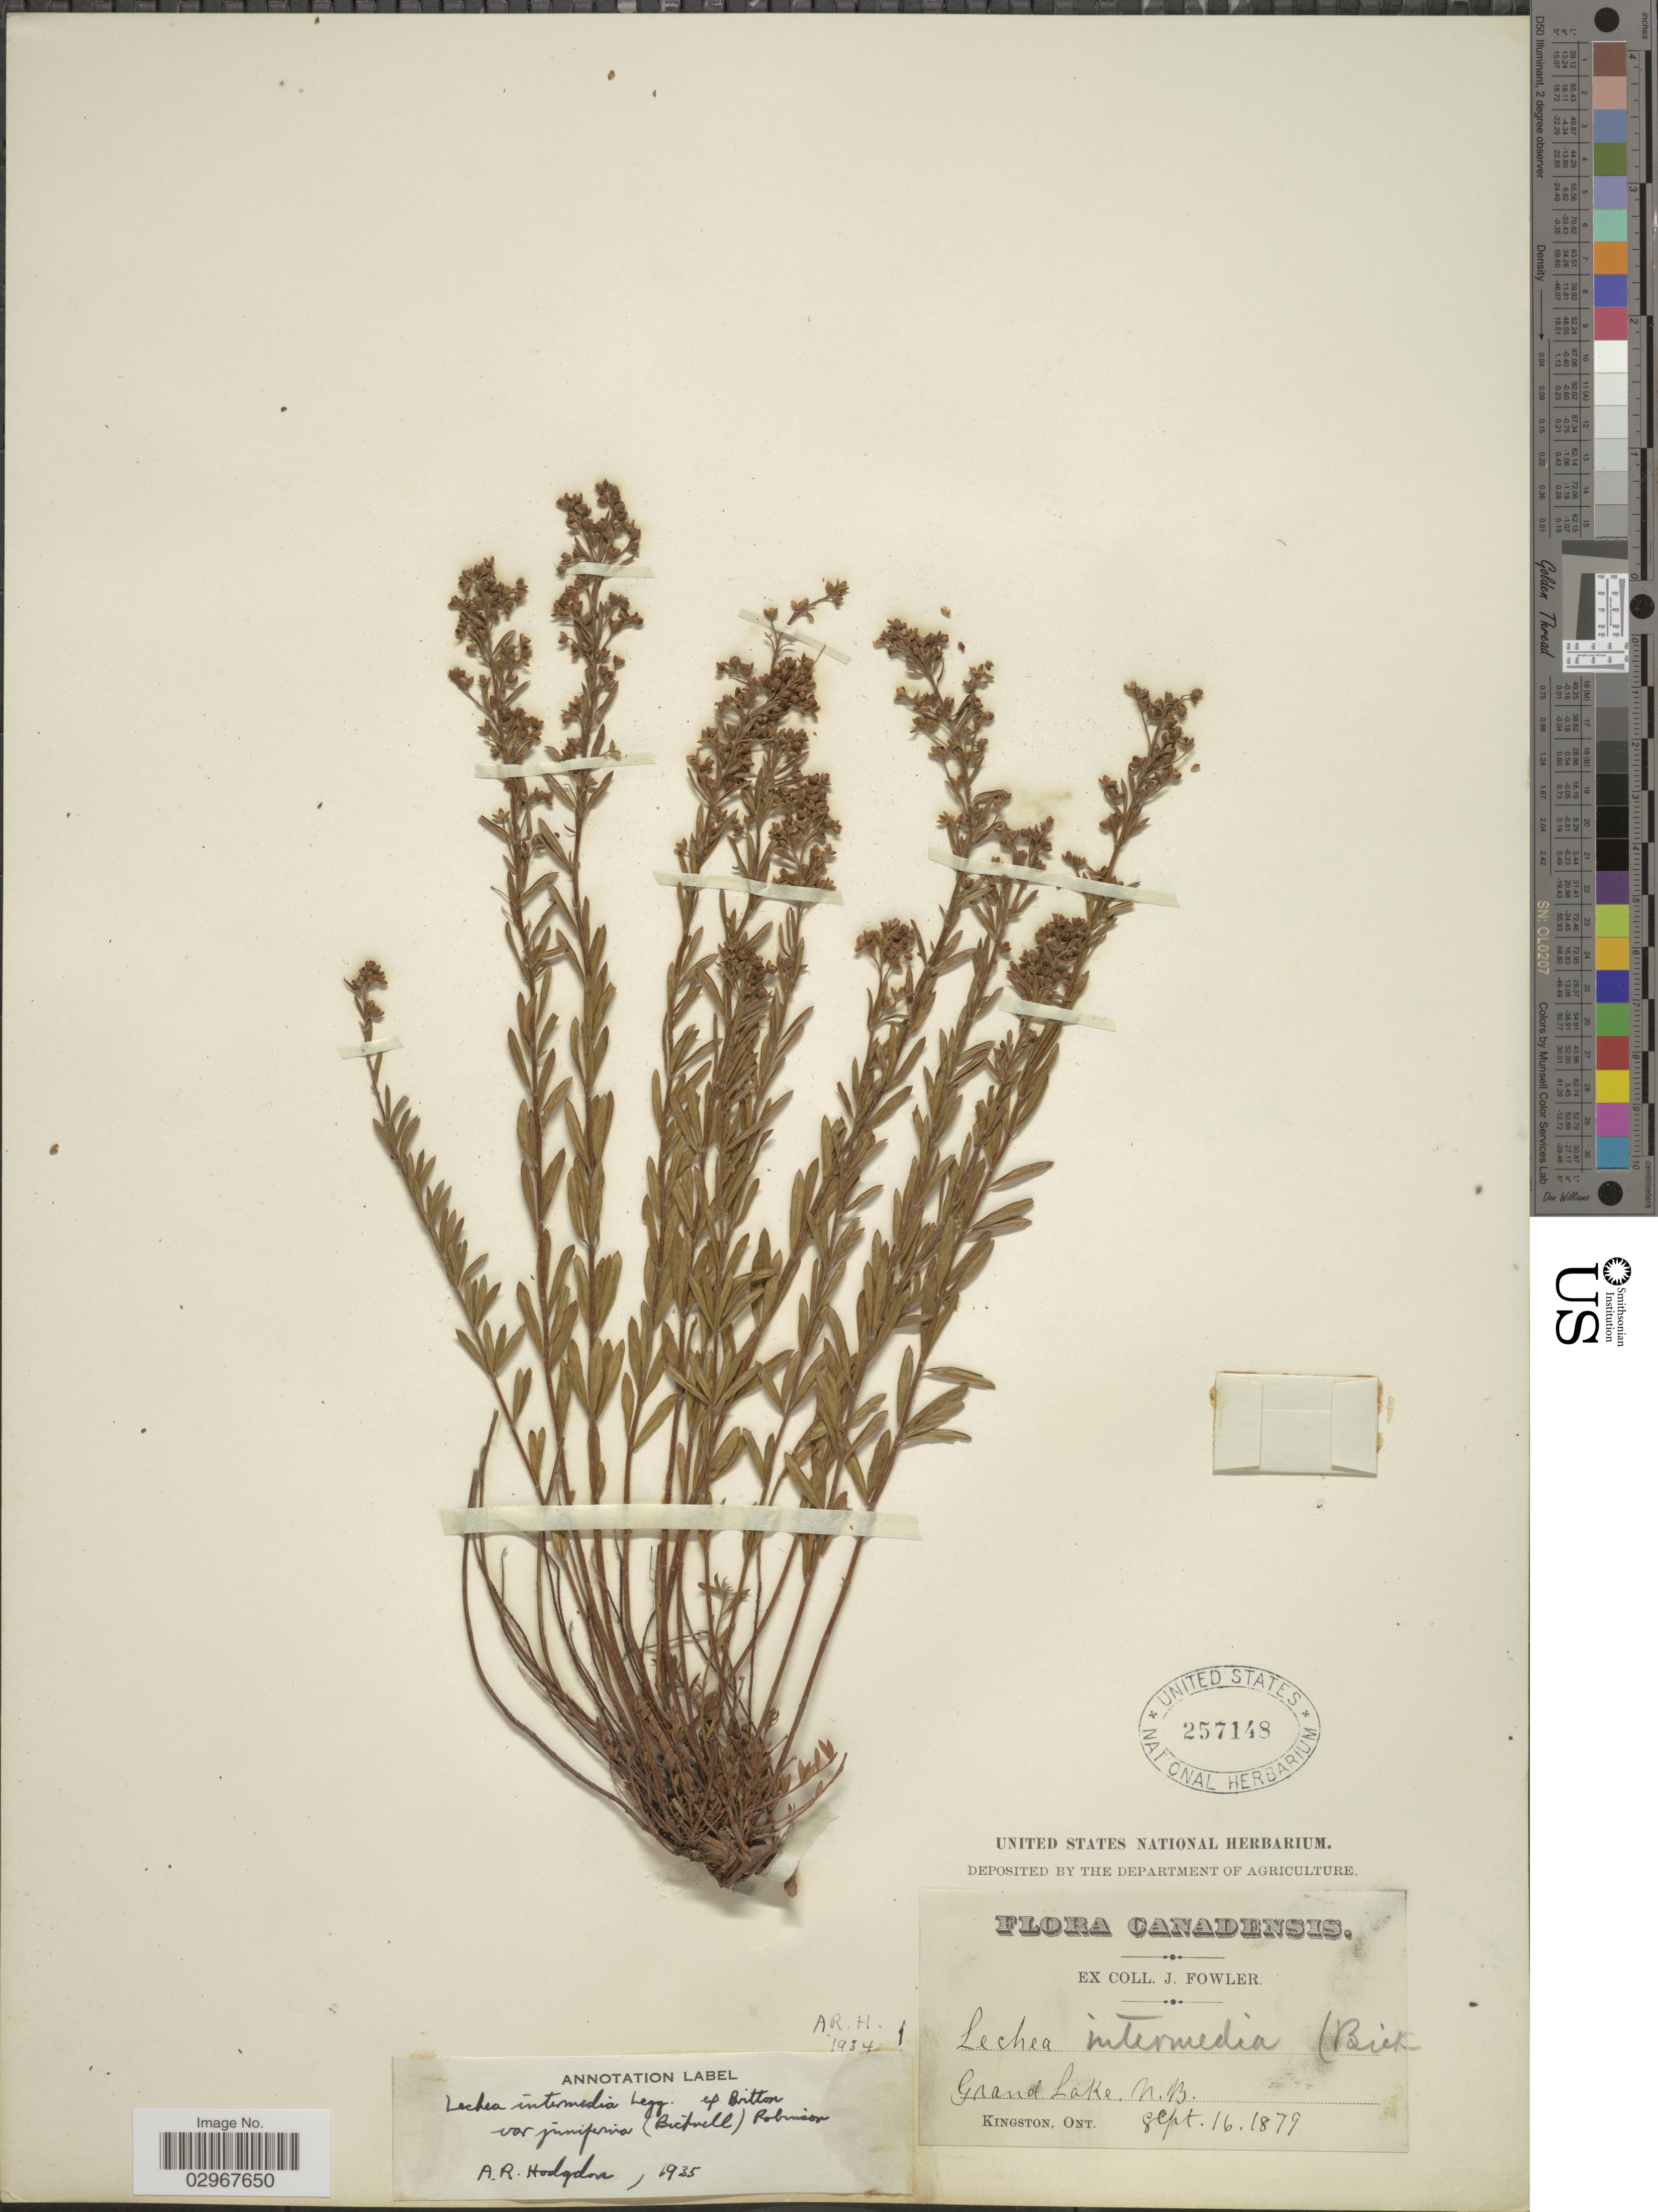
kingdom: Plantae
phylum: Tracheophyta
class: Magnoliopsida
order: Malvales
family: Cistaceae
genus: Lechea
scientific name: Lechea intermedia var. juniperina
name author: (E.P. Bicknell) B.L. Rob.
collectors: J. Fowler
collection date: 1879-09-16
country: Canada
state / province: New Brunswick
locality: Grand Lake, N.B.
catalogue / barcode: US 257148